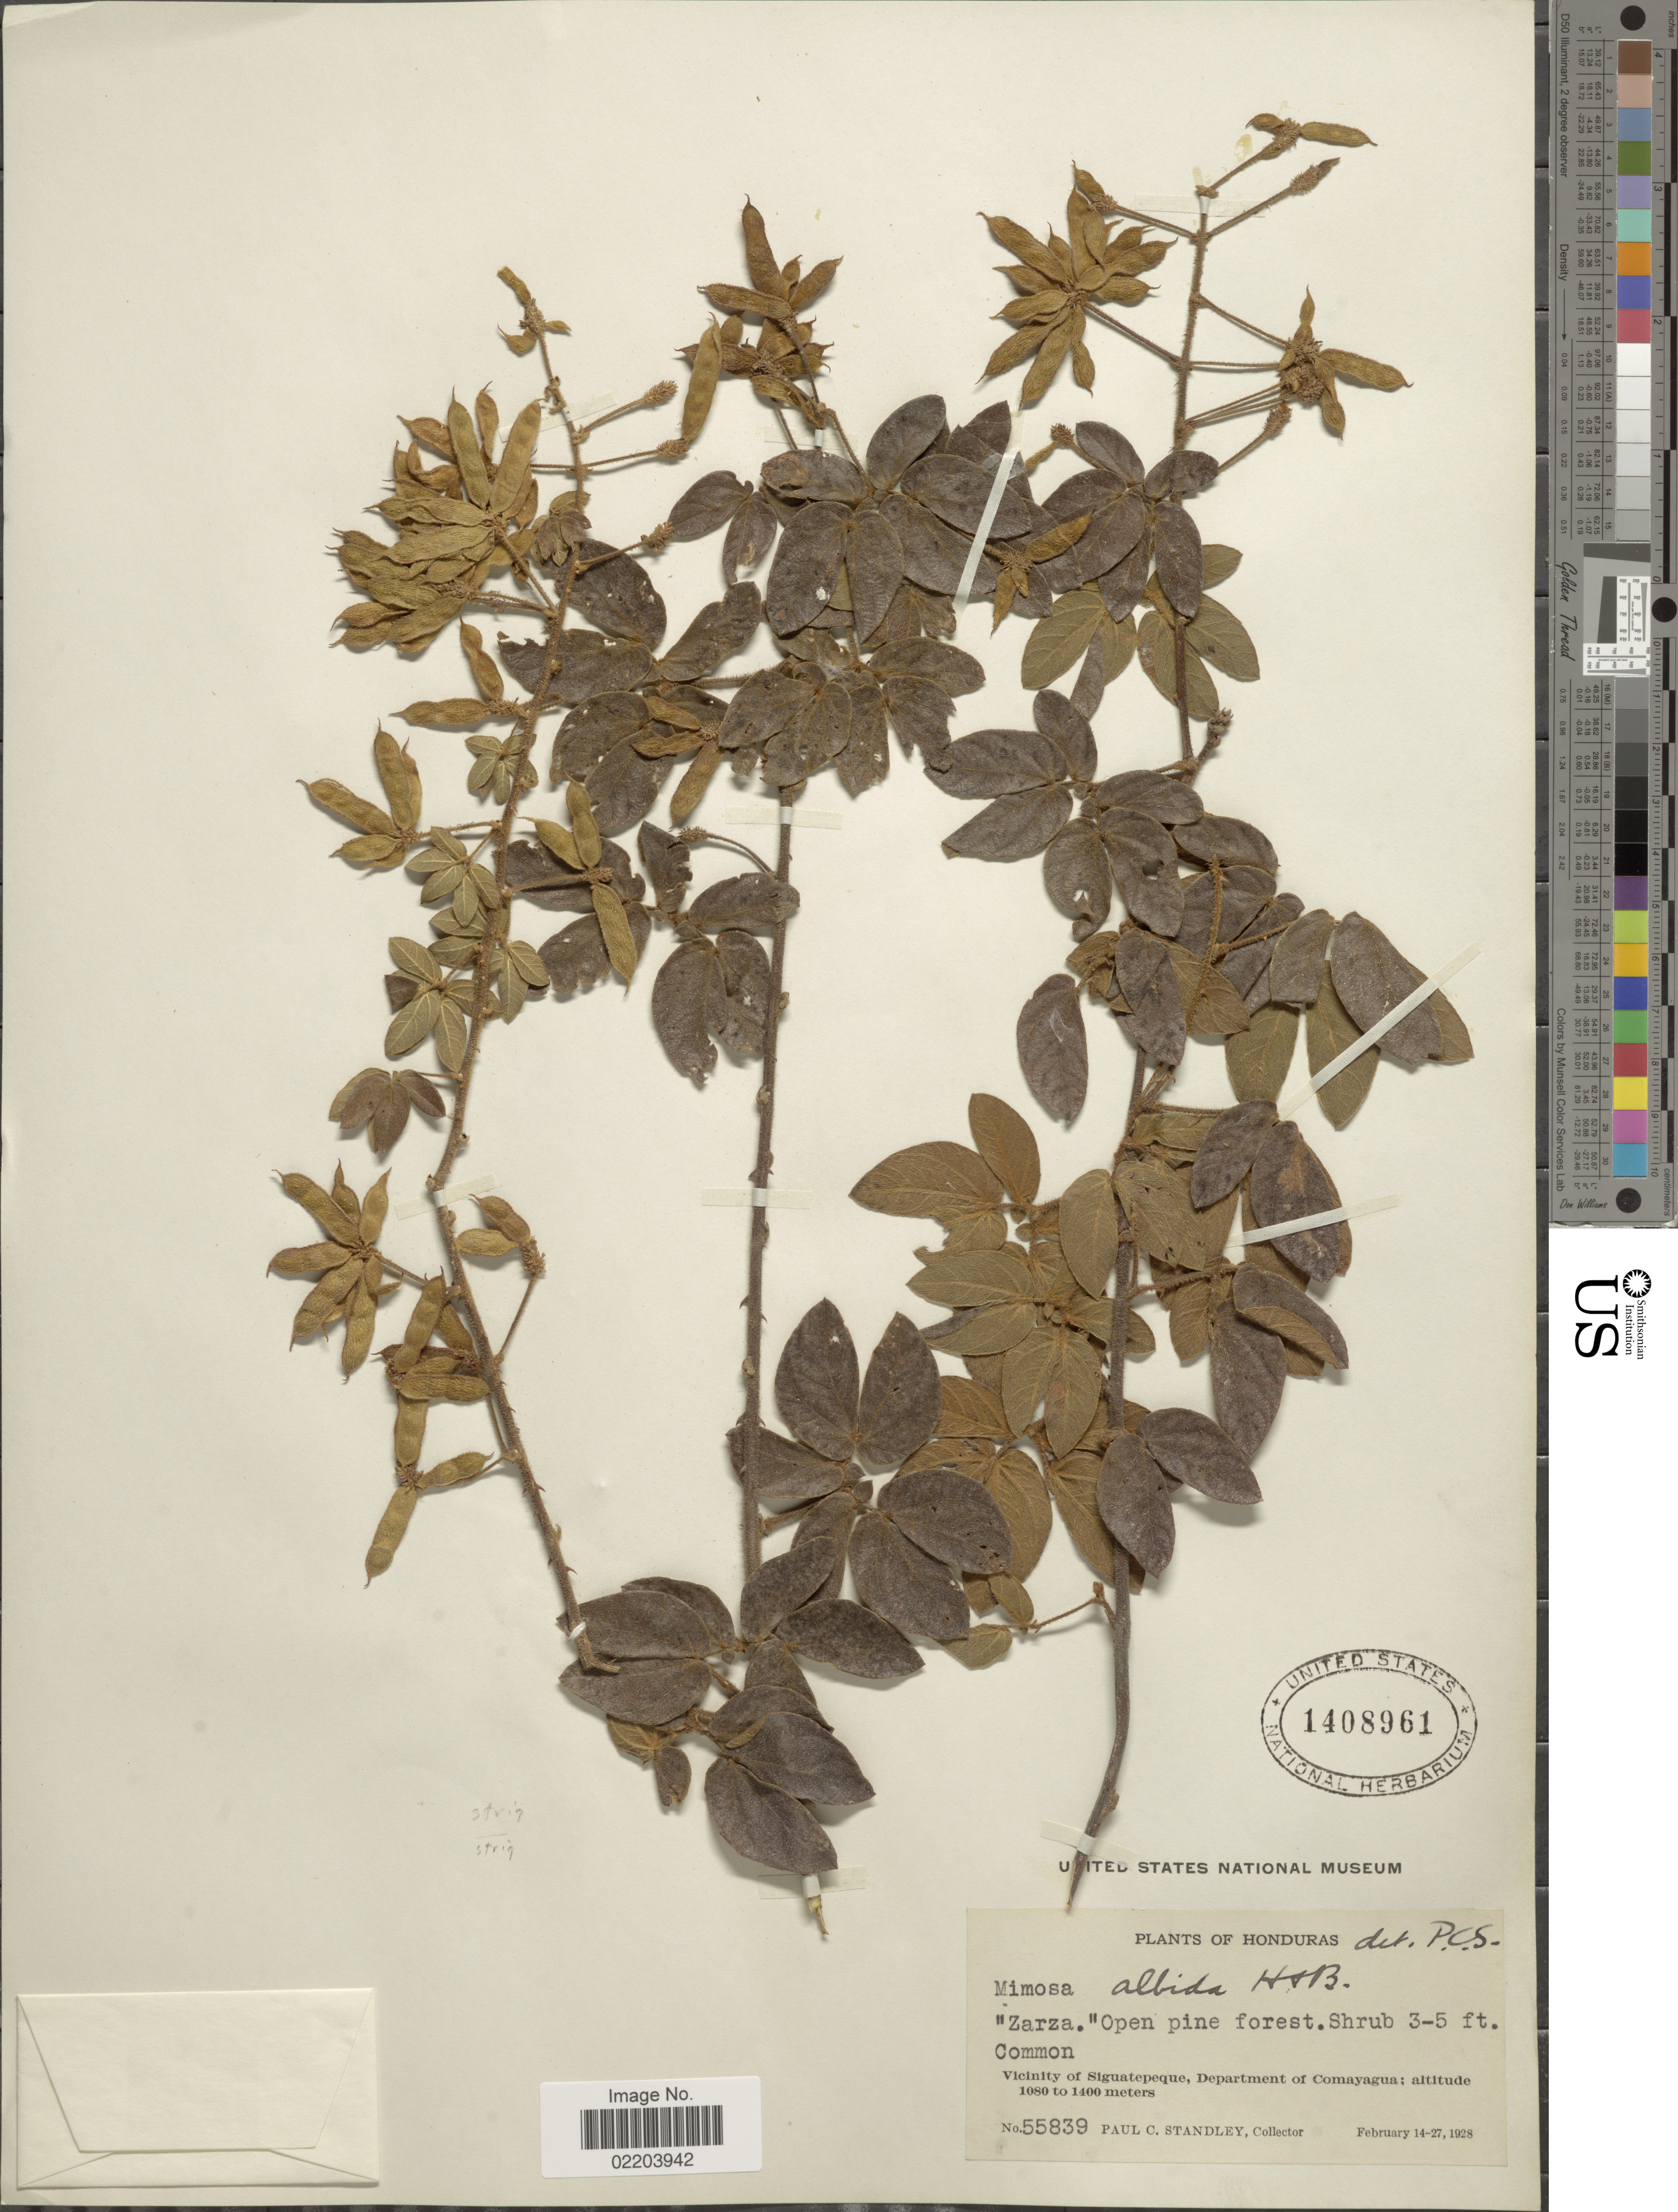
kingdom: Plantae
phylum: Tracheophyta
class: Magnoliopsida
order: Fabales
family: Fabaceae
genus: Mimosa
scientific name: Mimosa albida var. strigosa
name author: (Willd.) B.L. Rob.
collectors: P. C. Standley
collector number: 55839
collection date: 1928-02-14/1928-02-27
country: Honduras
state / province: Comayagua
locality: Vicinity of Siguatepeque, Department of Comayagua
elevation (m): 1080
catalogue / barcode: US 1408961